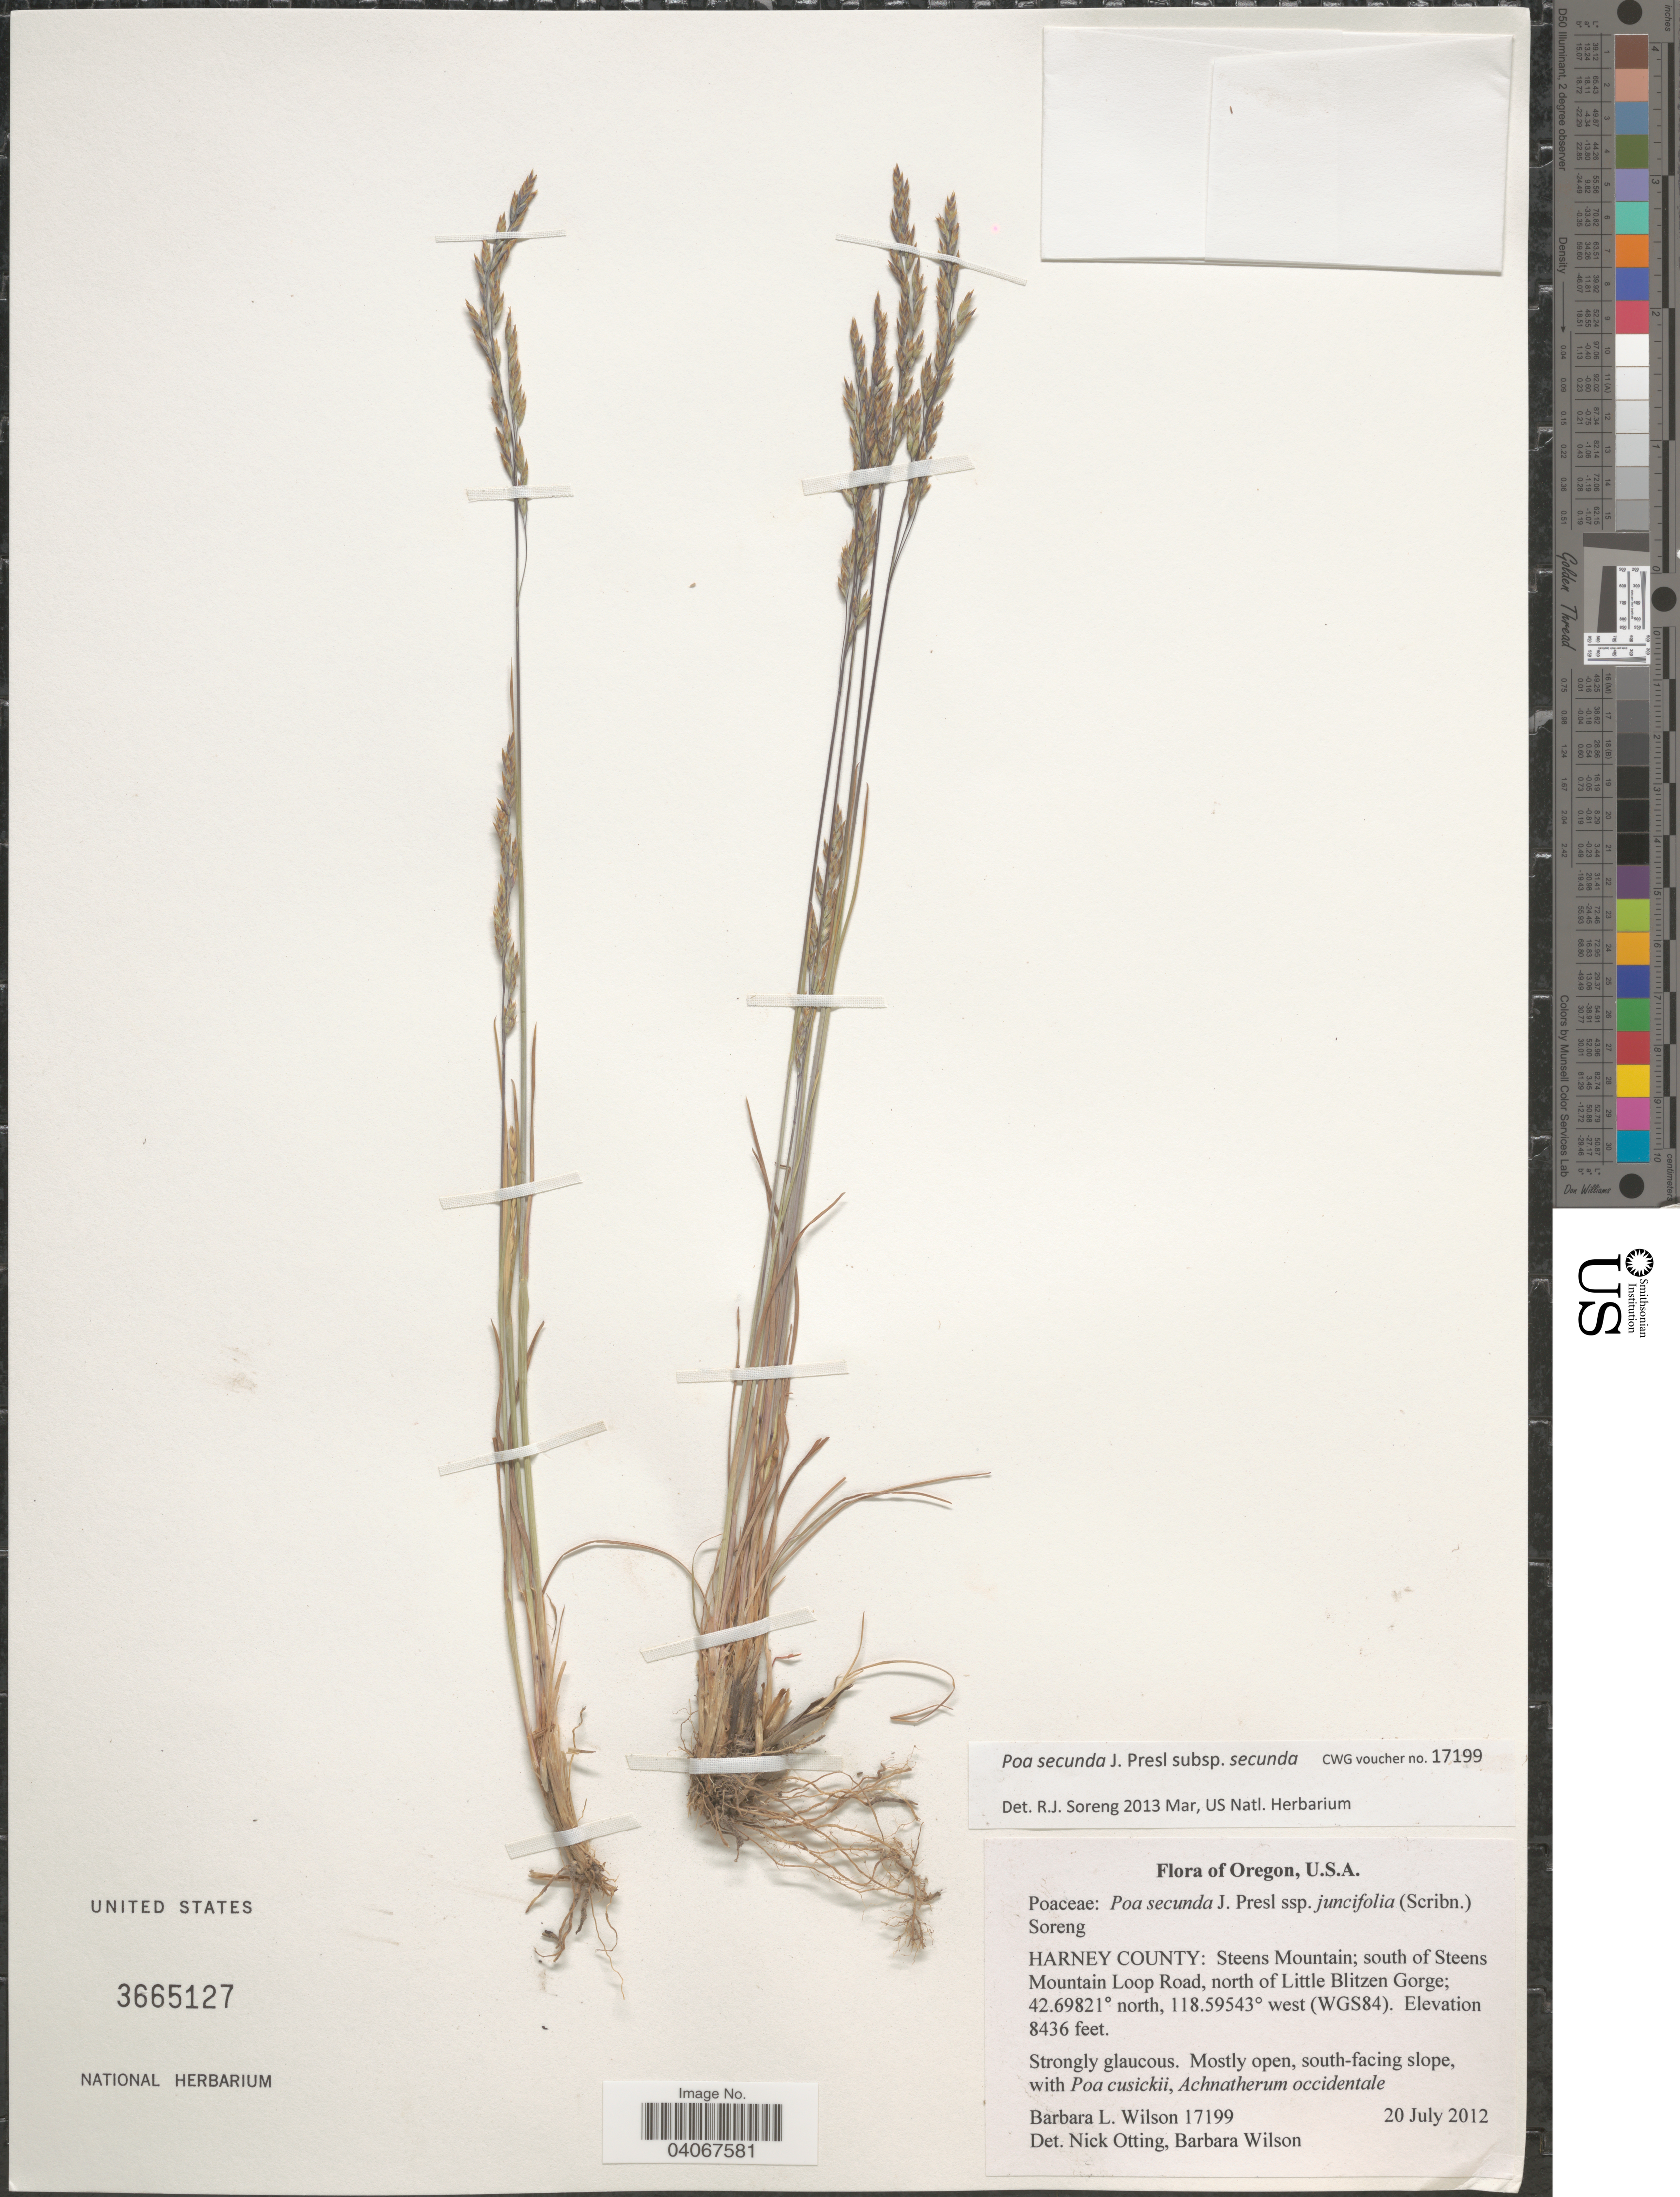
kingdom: Plantae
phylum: Tracheophyta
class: Liliopsida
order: Poales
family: Poaceae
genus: Poa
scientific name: Poa secunda subsp. secunda var. secunda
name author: J. Presl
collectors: B. L. Wilson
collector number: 17199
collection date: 2012-07-20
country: United States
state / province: Oregon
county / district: Harney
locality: Harney County: Steens Mountain, south of Steens Mountain Loop Road, north of Little Blitzen Gorge. (WGS84). Mostly open, south-facing slope.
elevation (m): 2571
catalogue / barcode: US 3665127